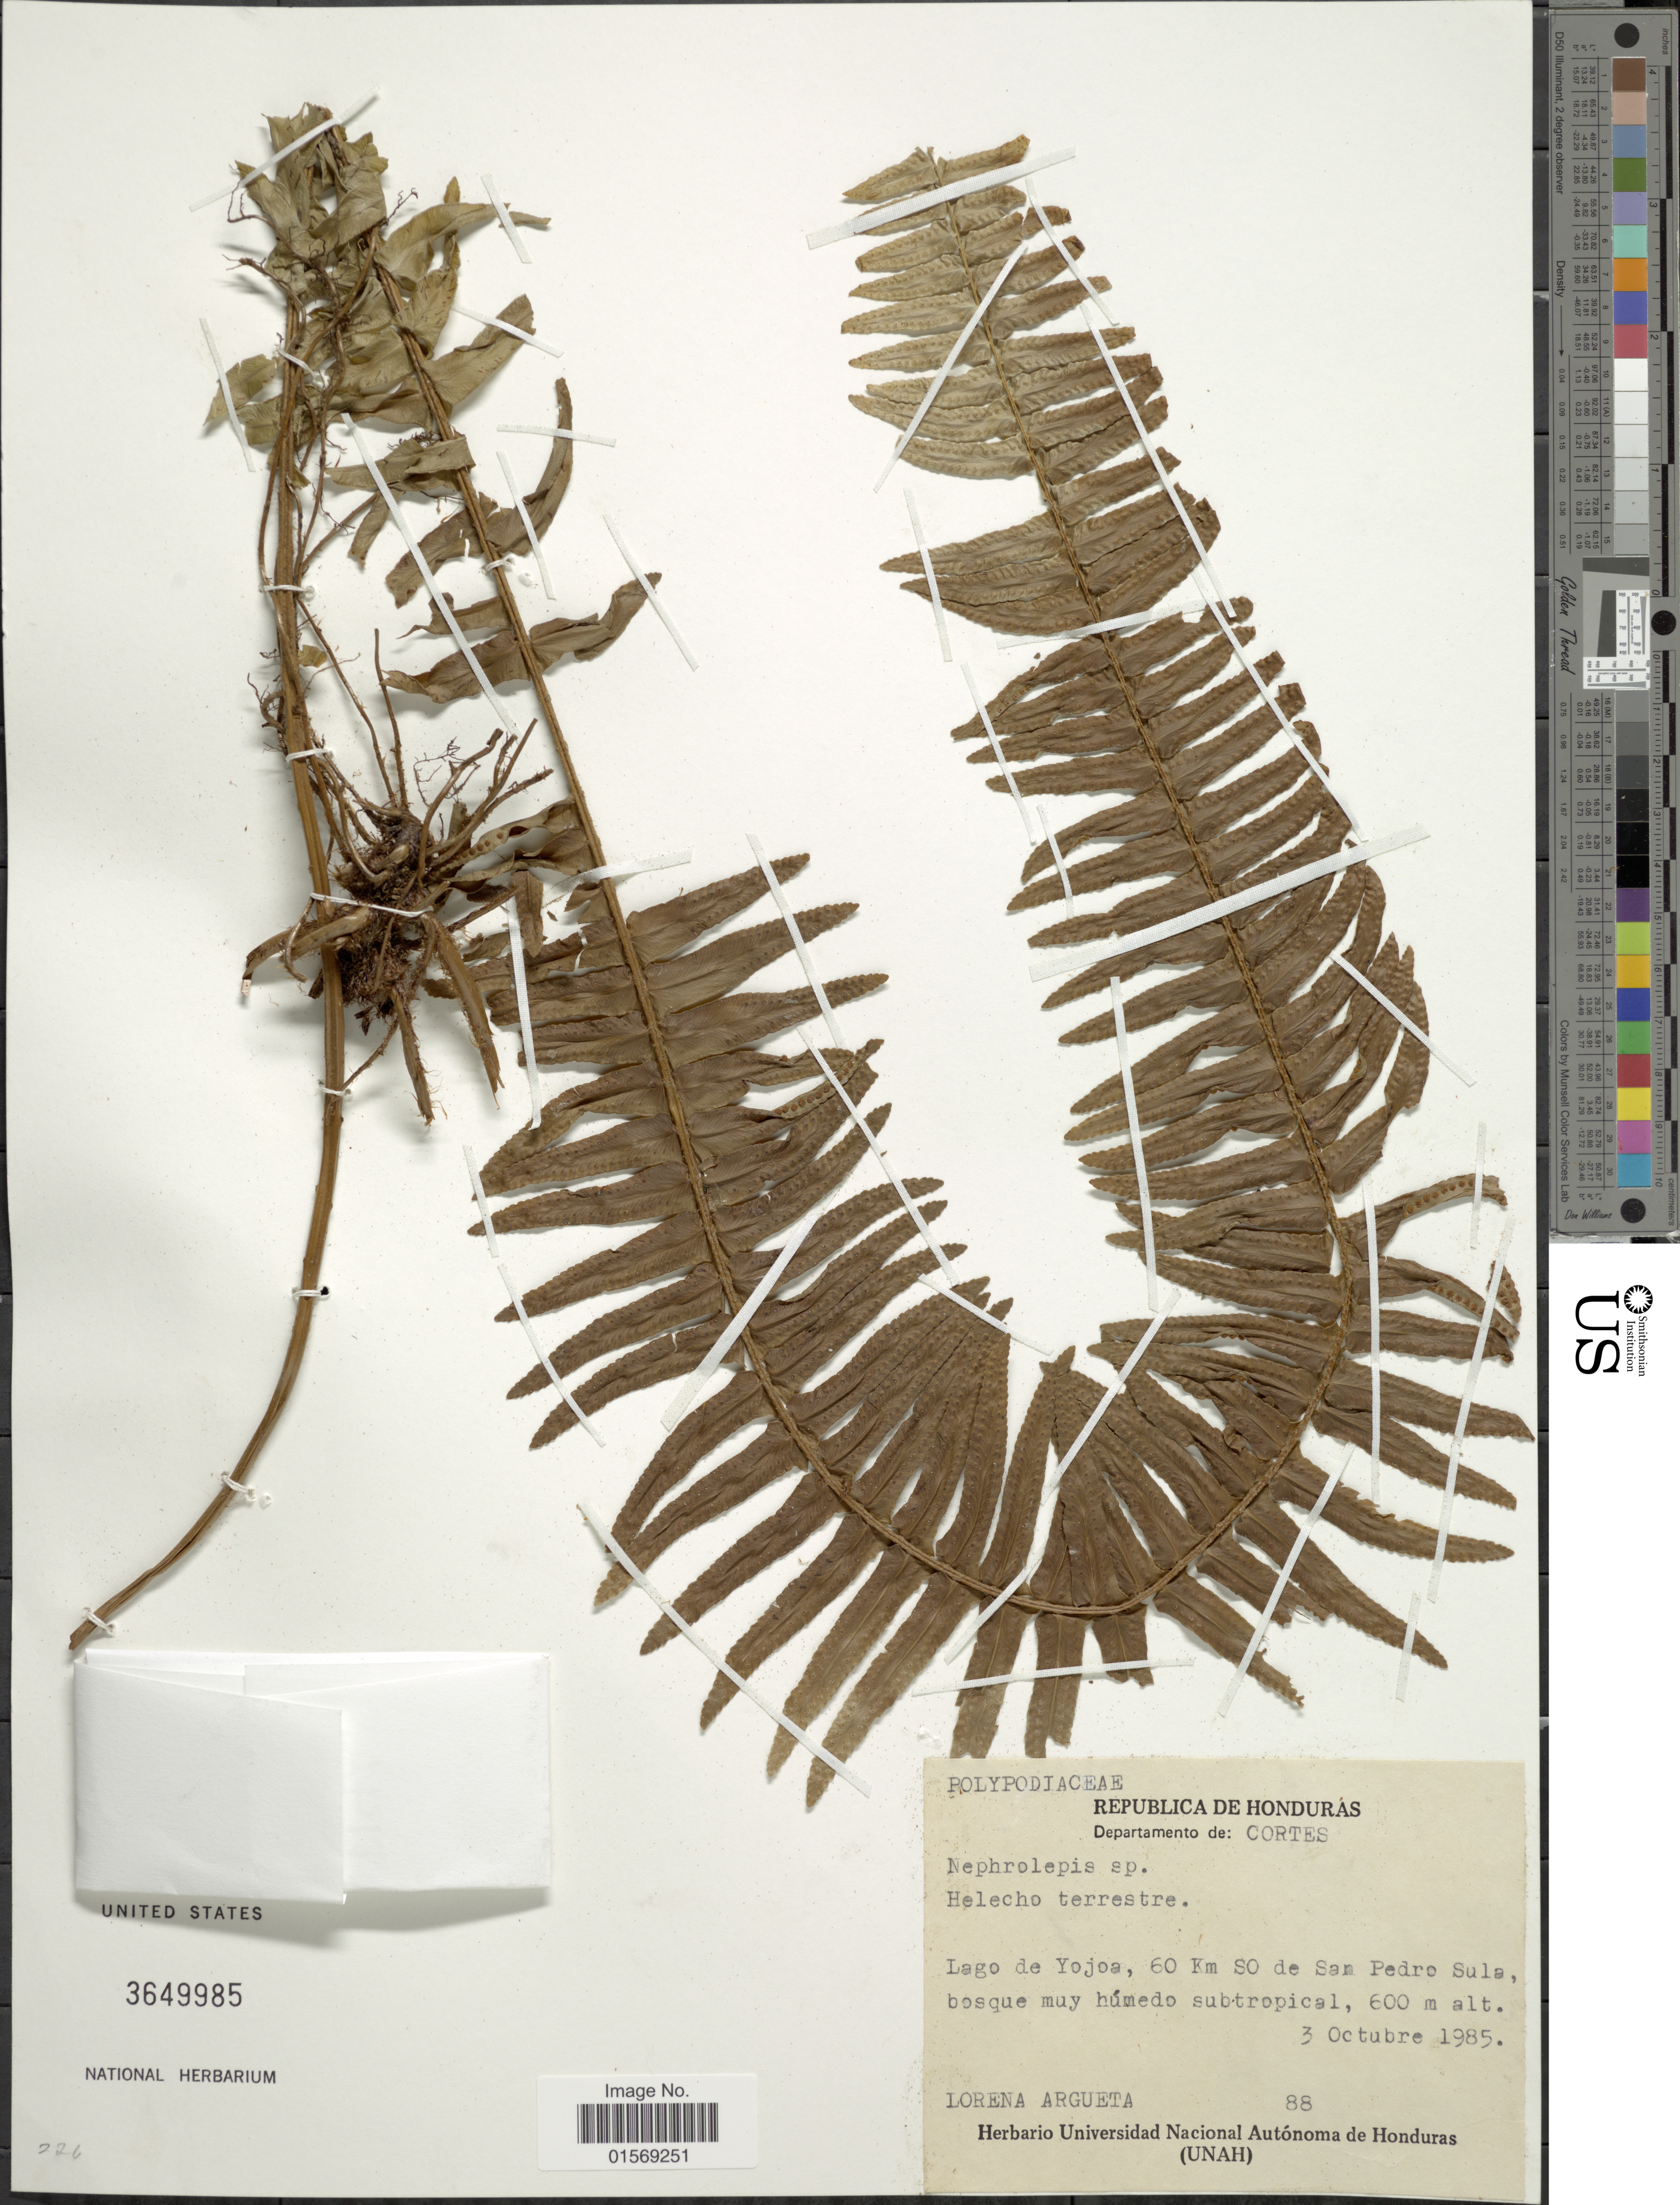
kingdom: Plantae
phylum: Tracheophyta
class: Polypodiopsida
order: Polypodiales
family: Nephrolepidaceae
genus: Nephrolepis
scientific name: Nephrolepis sp.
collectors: L. Argueta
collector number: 88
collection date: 1985-10-03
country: Honduras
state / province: Cortés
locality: Republica de Honduras. Departamento de: Cortes, Lago de Yojoa, 60 Km SO de San Pedro Sula.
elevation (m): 600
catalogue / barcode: US 3649985